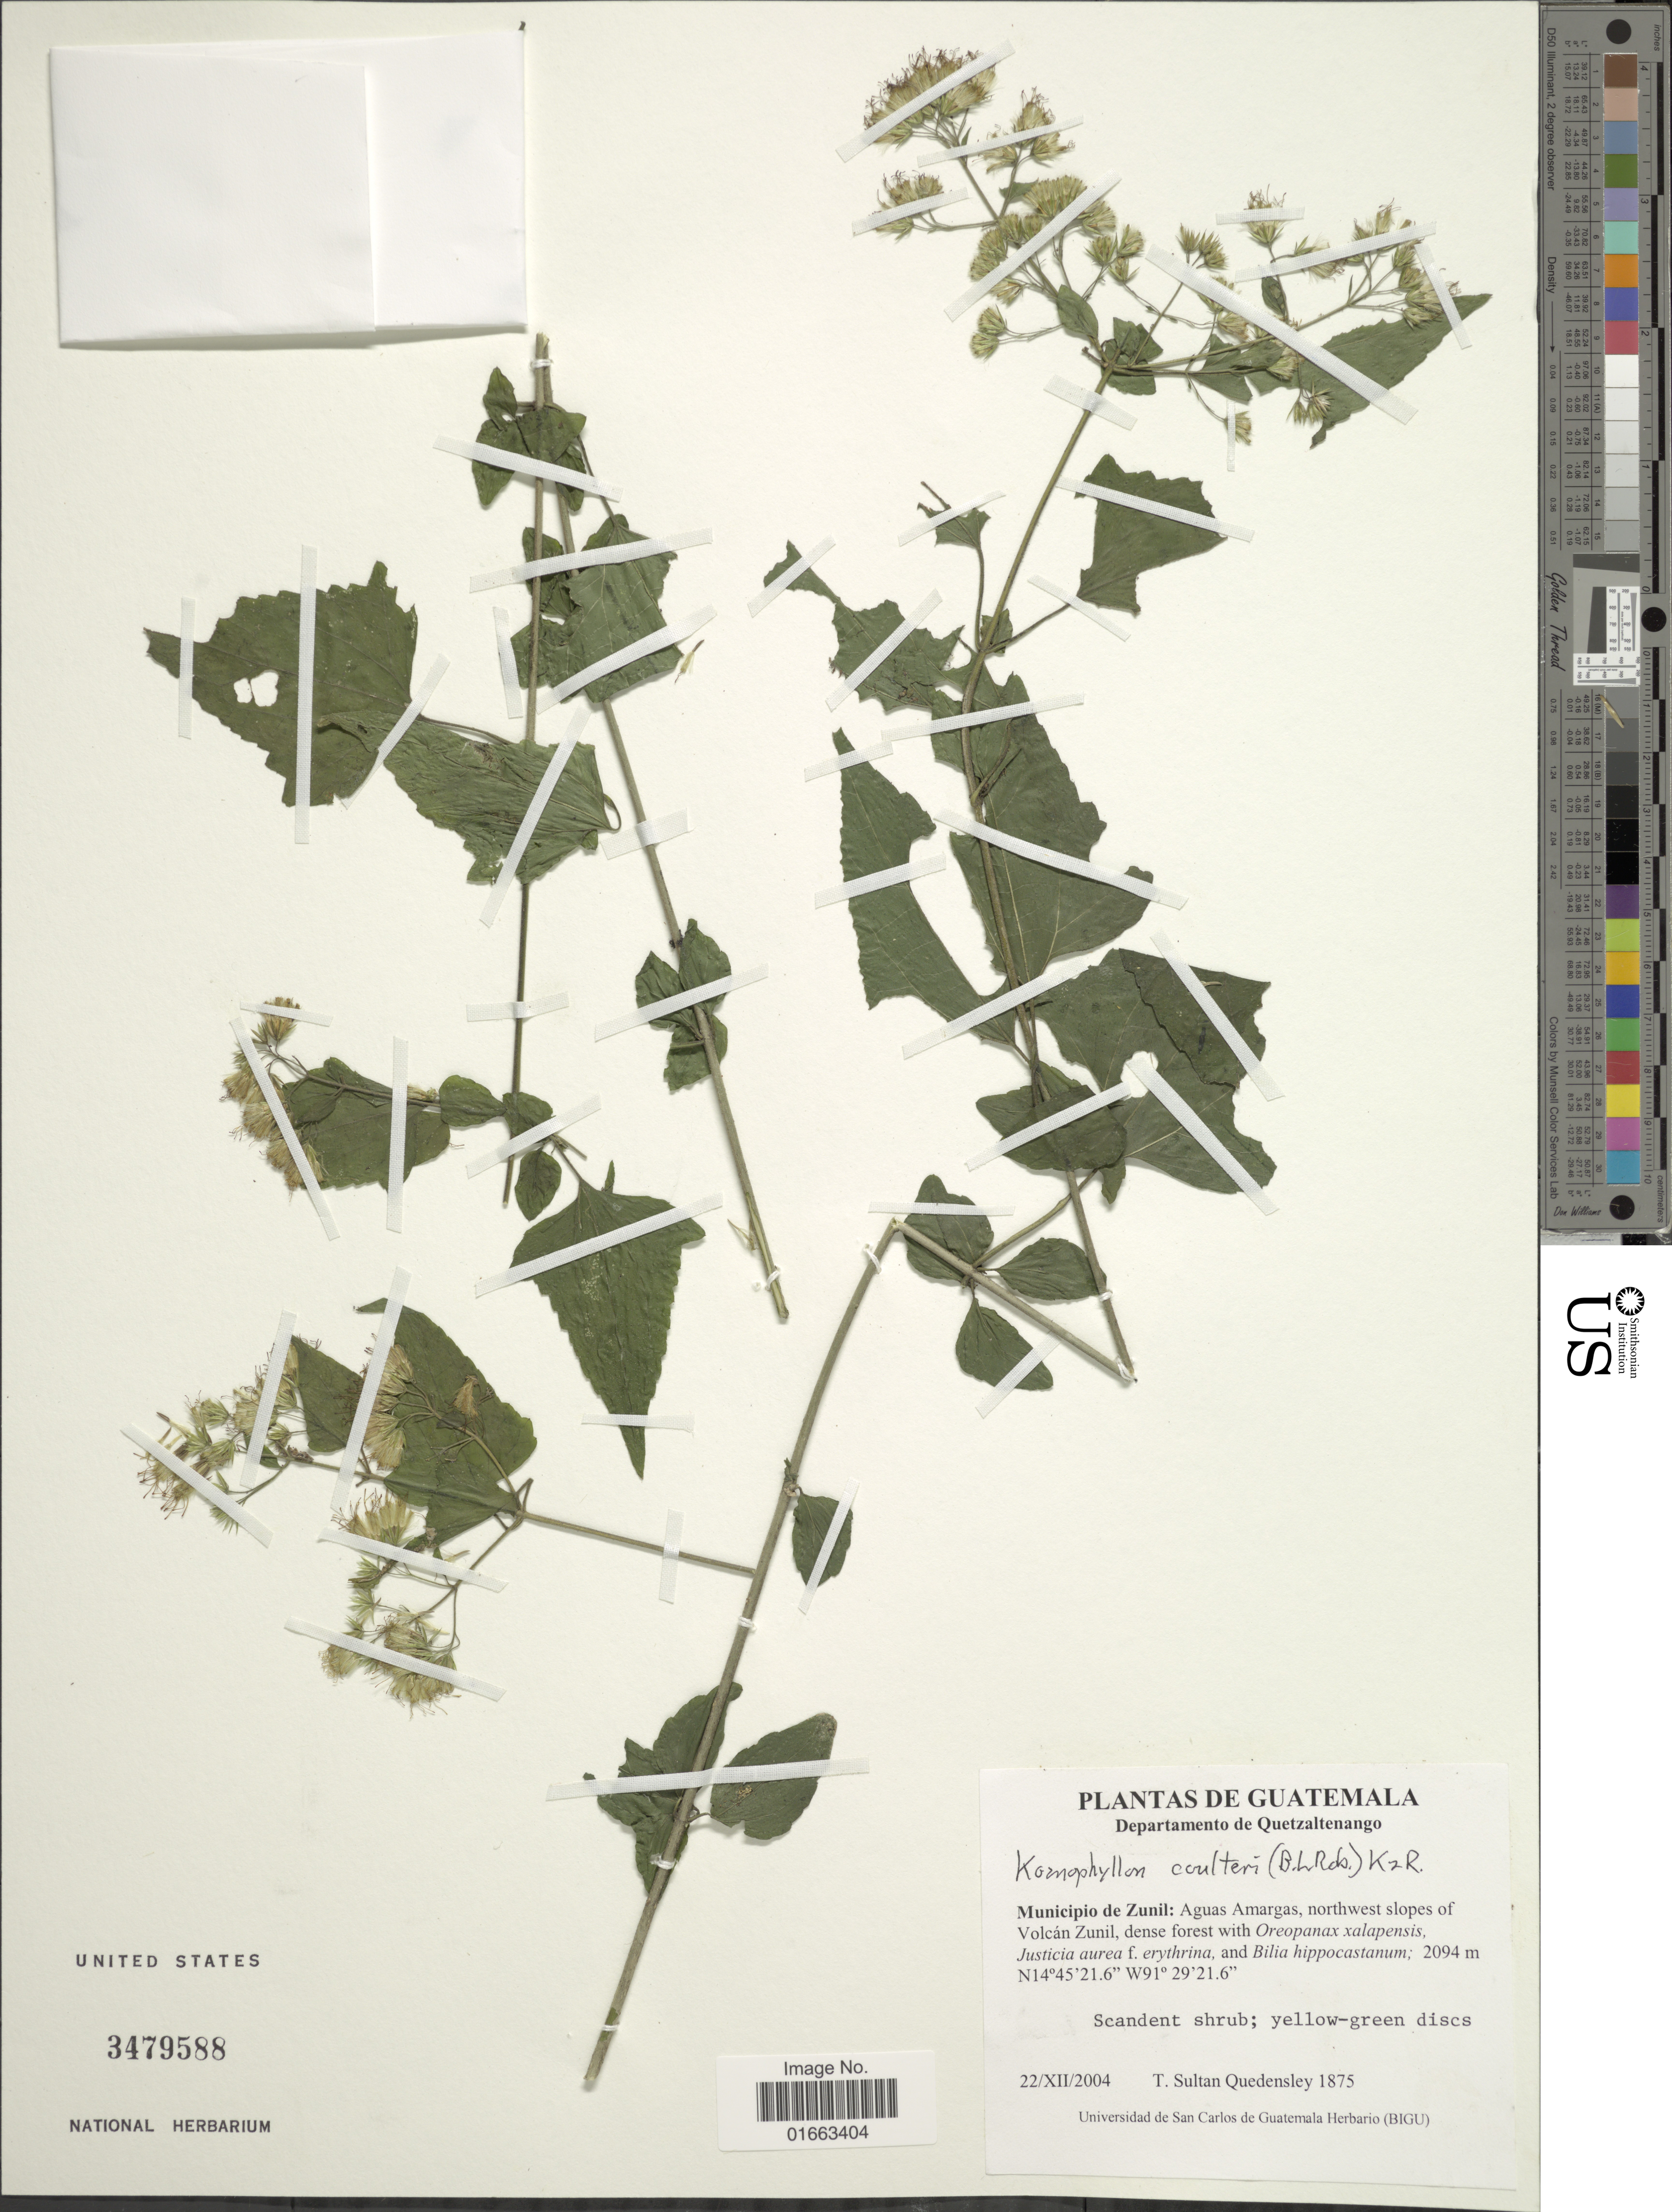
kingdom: Plantae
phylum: Tracheophyta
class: Magnoliopsida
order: Asterales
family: Asteraceae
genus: Koanophyllon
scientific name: Koanophyllon coulteri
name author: (B.L. Rob.) R.M. King & H. Rob.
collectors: T. S. Quedensley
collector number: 1875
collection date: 2004-12-22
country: Guatemala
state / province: Quetzaltenango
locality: Municipio de Zunil: Aguas Amargas, northwest slopes of Volcán Zunil, dense forest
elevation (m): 2094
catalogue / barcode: US 3479588